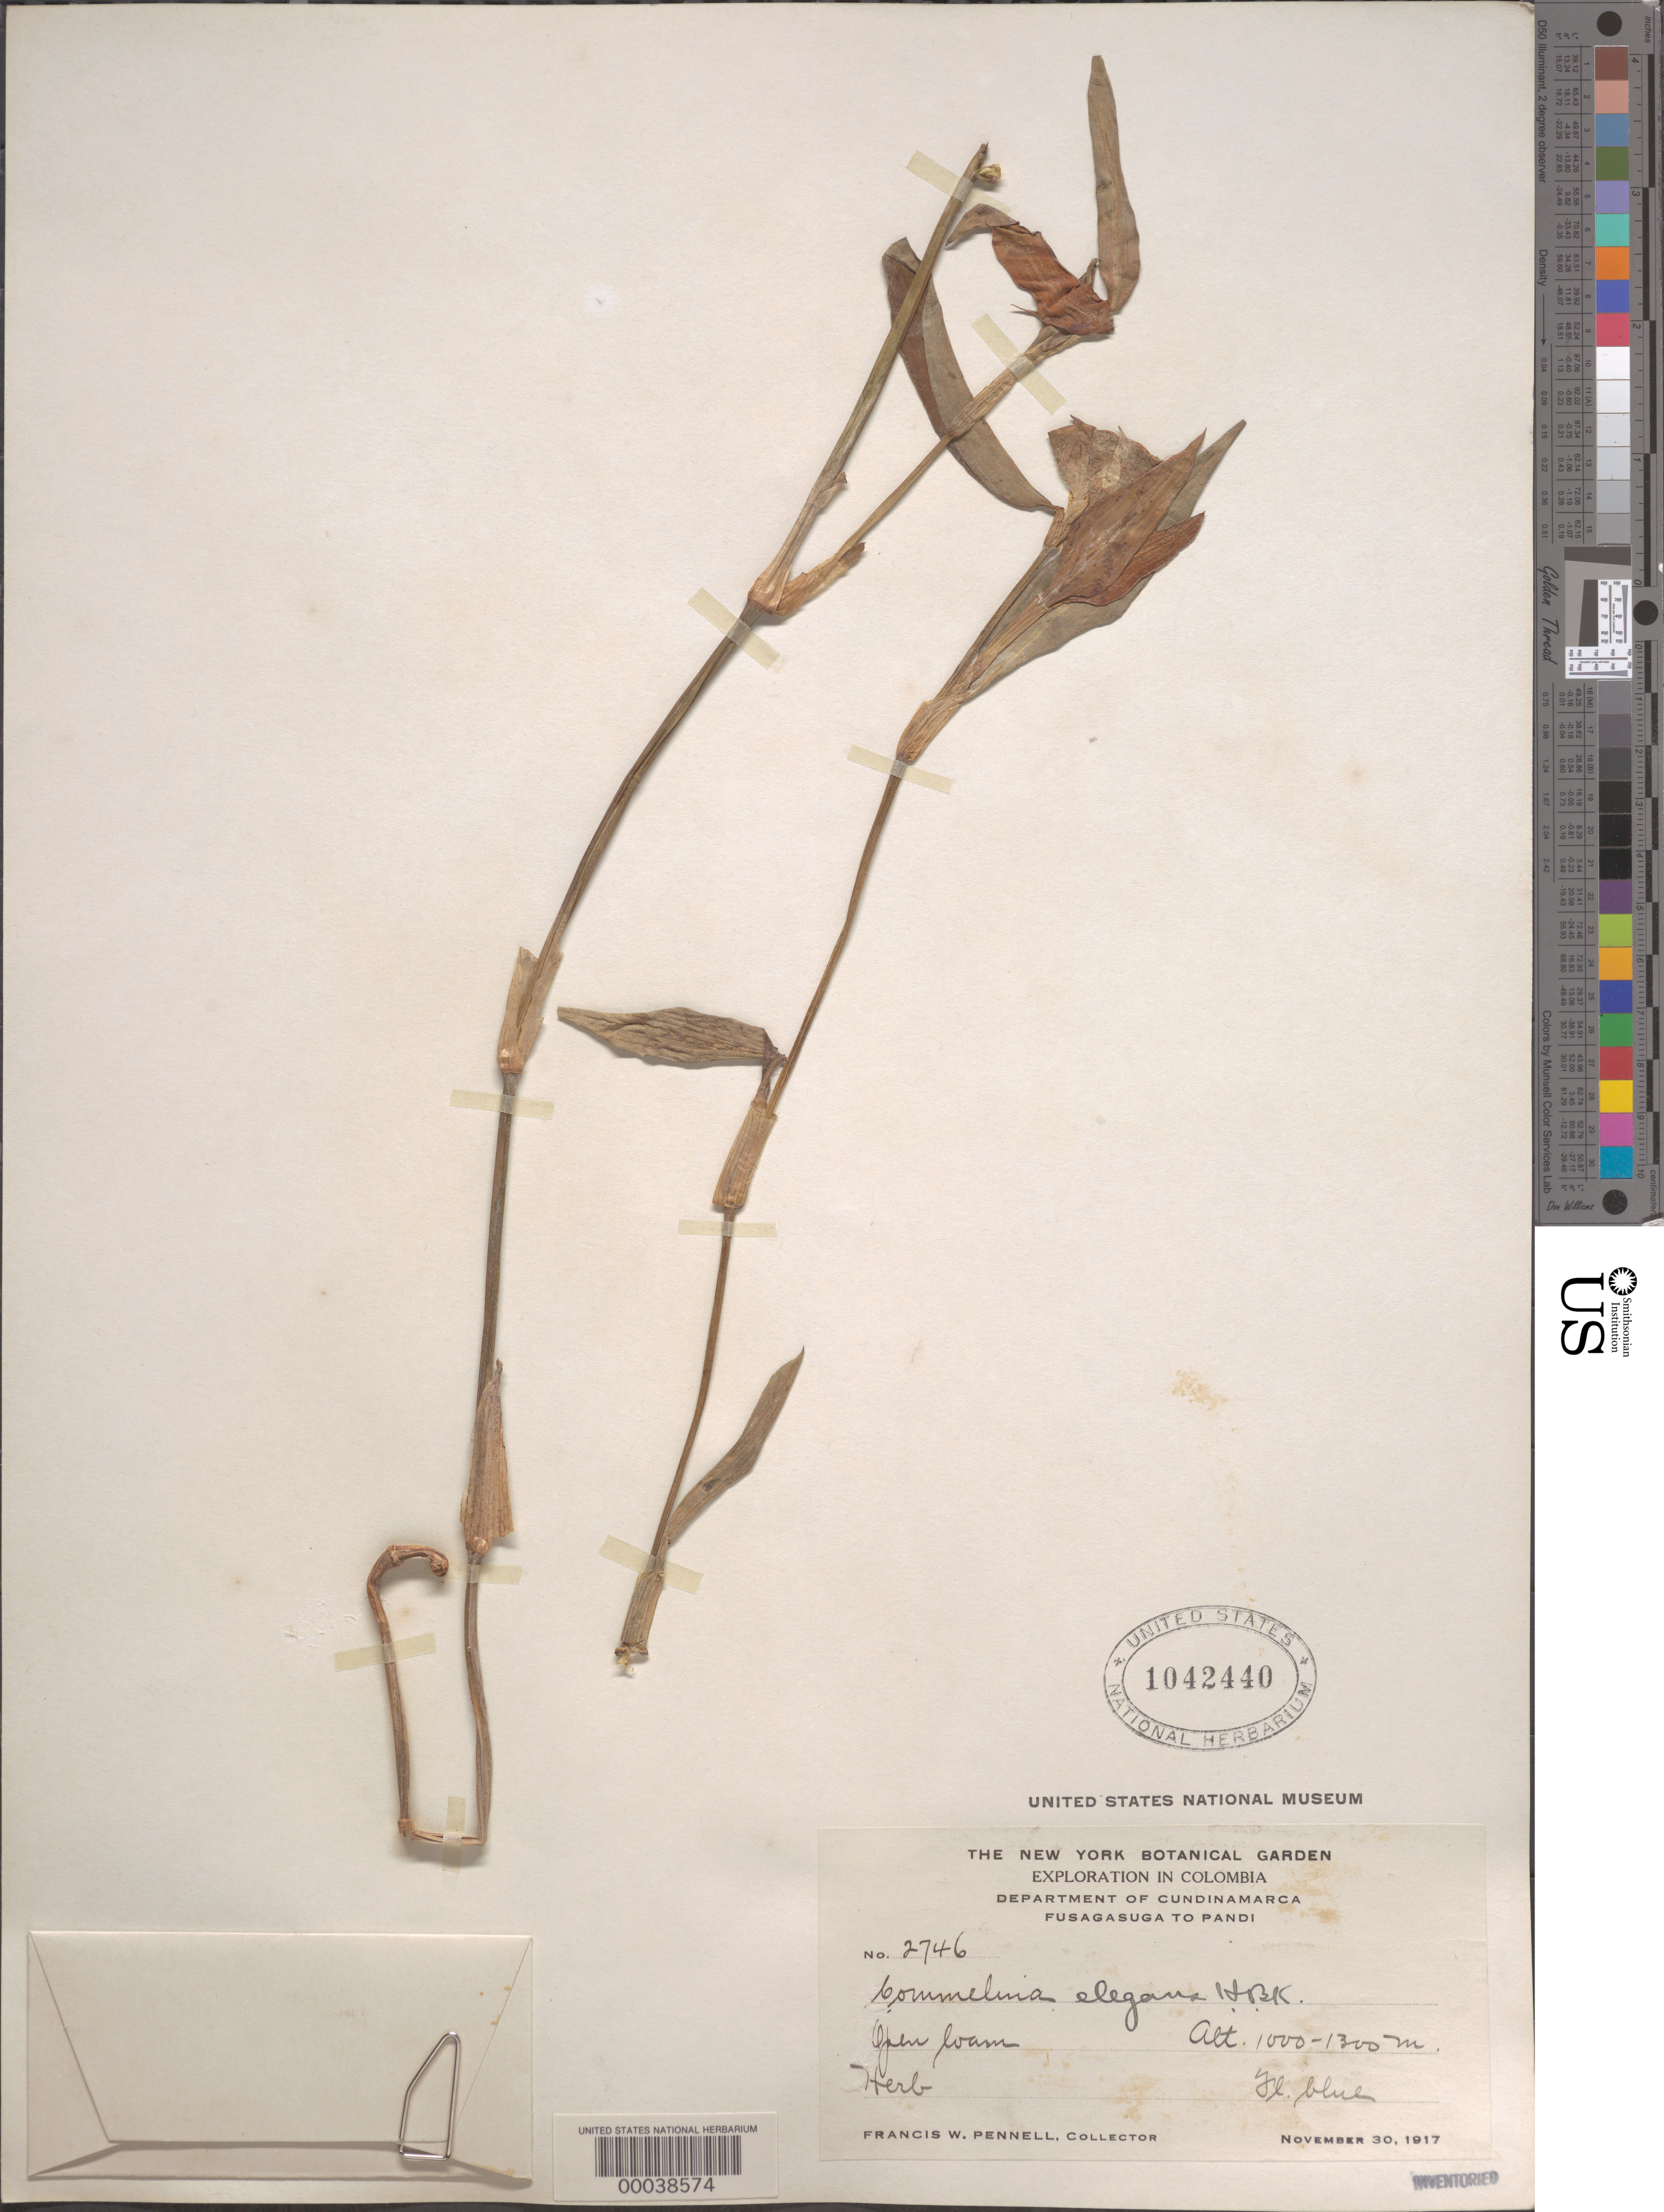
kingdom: Plantae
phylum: Tracheophyta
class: Liliopsida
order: Commelinales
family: Commelinaceae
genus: Commelina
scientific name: Commelina erecta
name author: L.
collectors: F. W. Pennell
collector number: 2746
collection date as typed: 30 Nov 1917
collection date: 1917-11-30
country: Colombia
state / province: Cundinamarca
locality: Fusagasugá to Pandi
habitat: Open area; loam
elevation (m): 1000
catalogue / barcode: US 1042440